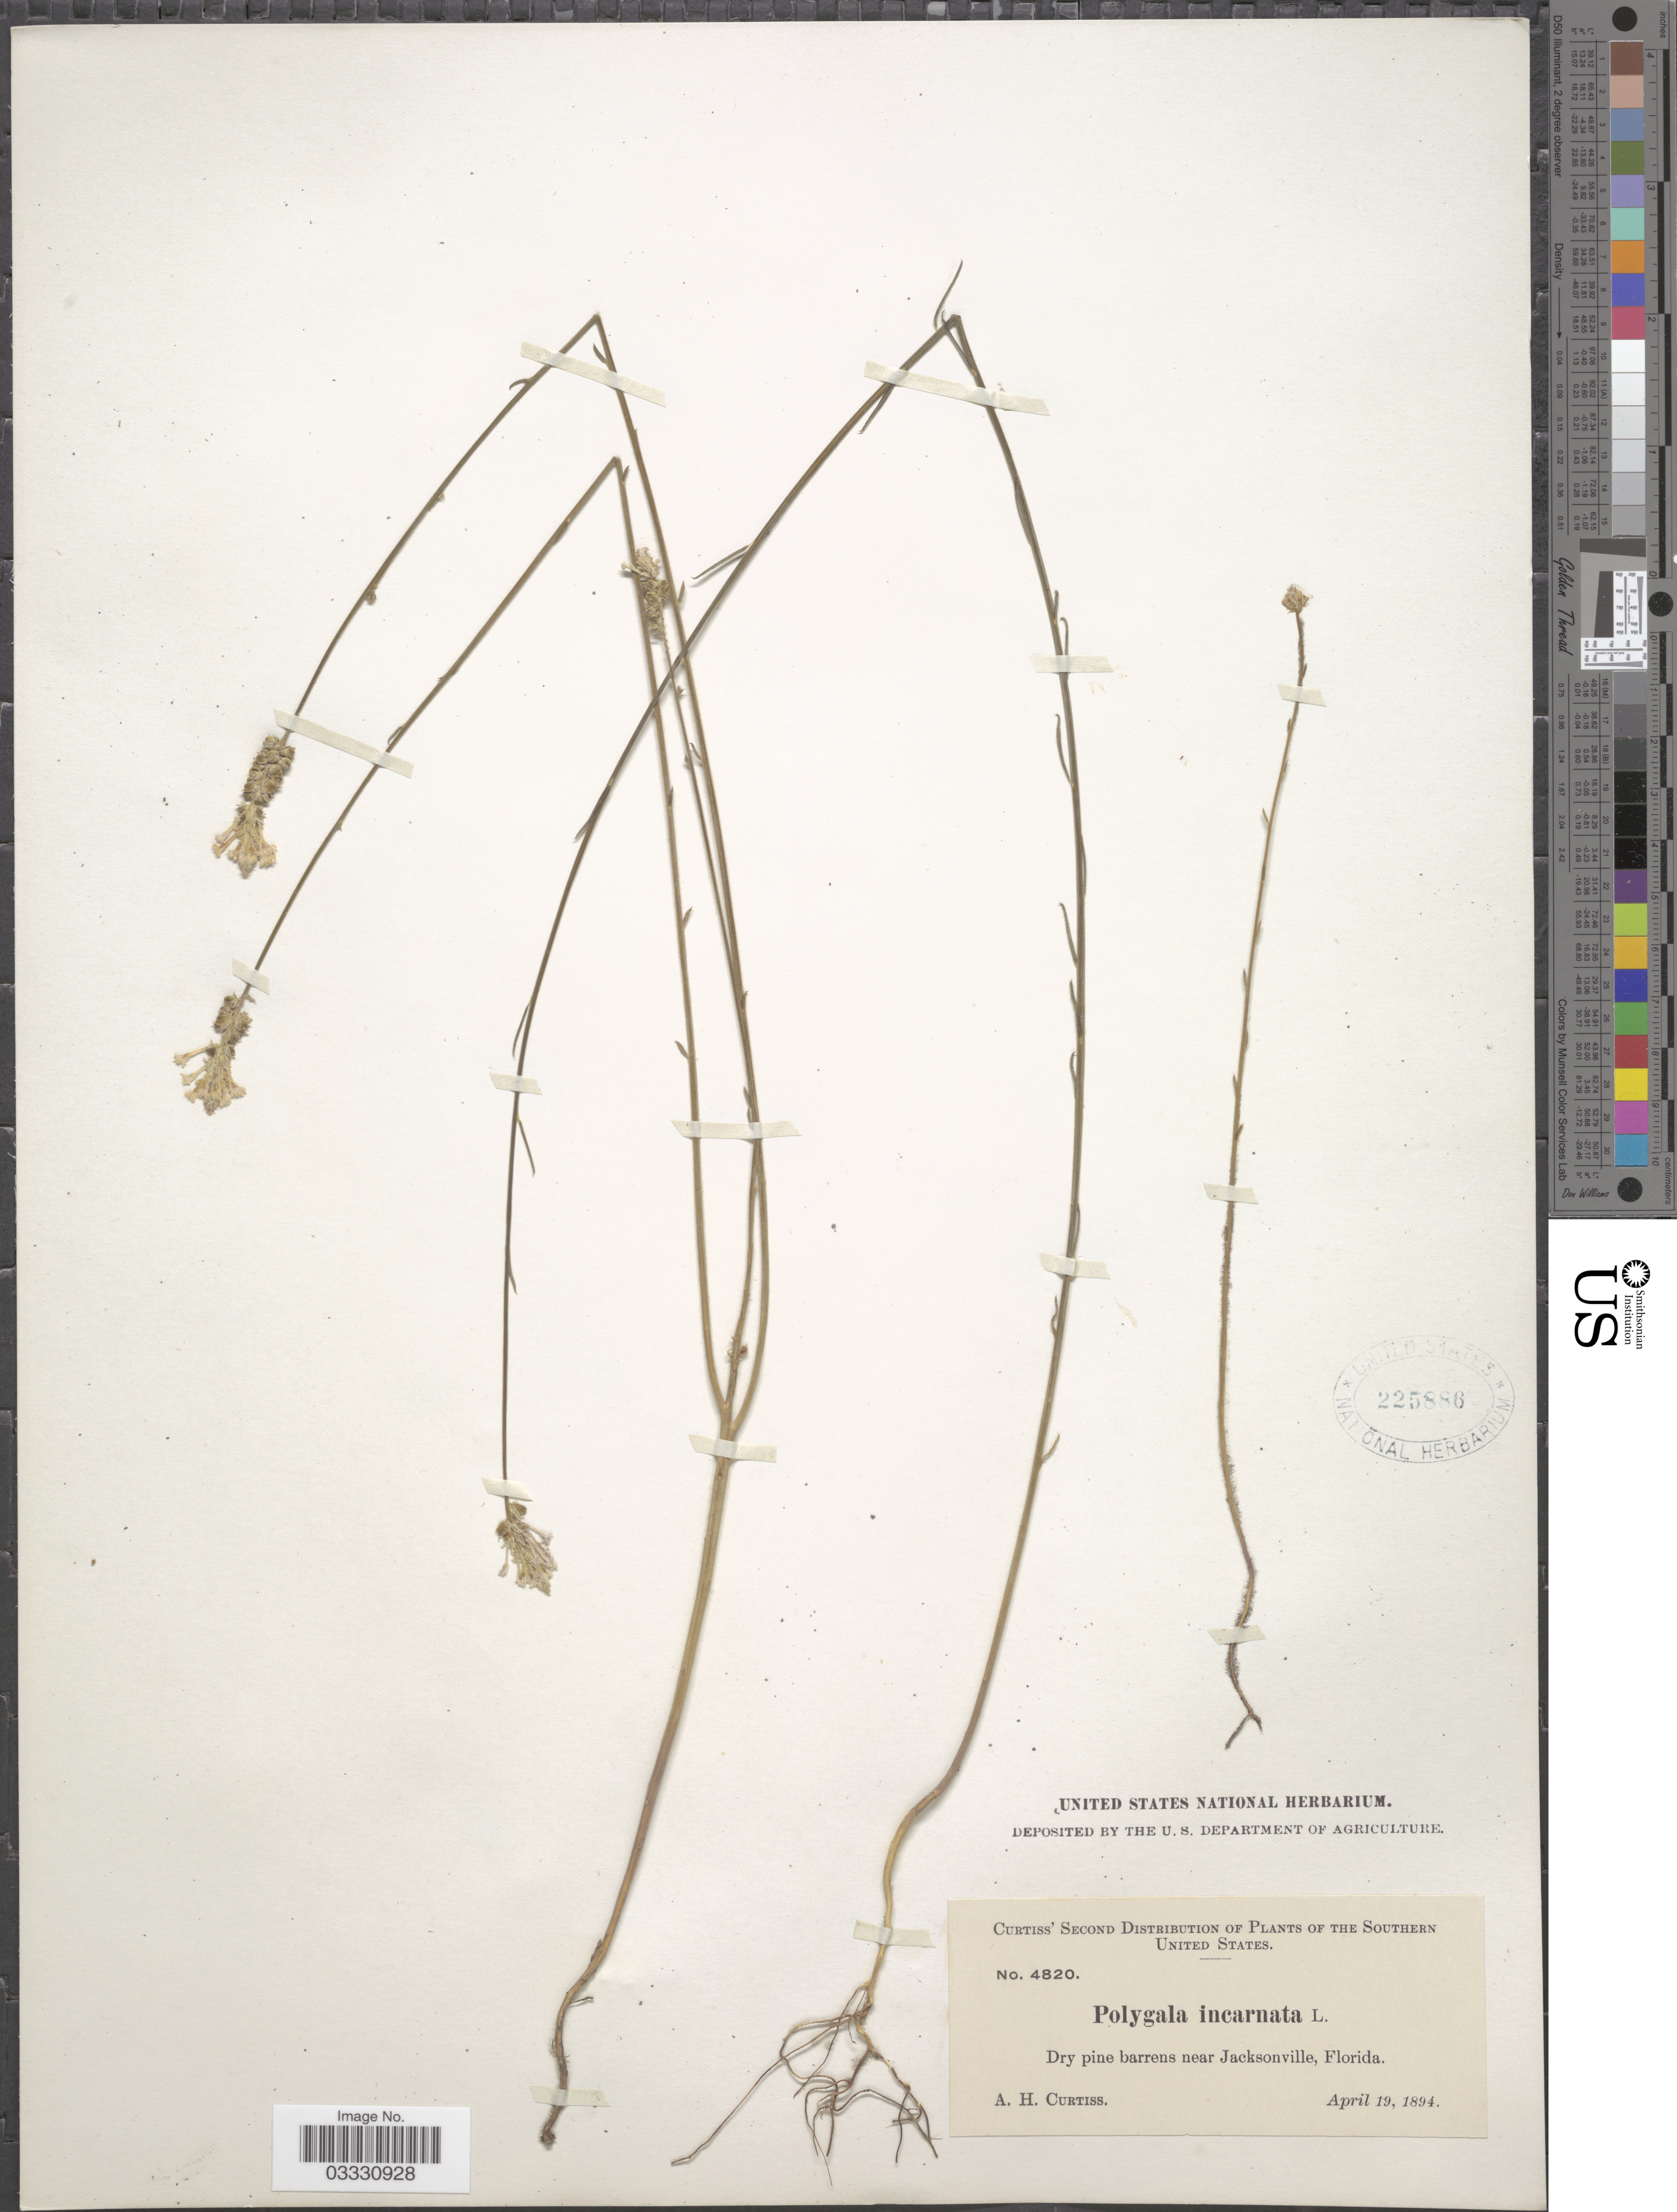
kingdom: Plantae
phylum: Tracheophyta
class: Magnoliopsida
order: Fabales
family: Polygalaceae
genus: Polygala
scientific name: Polygala incarnata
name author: L.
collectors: A. H. Curtiss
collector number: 4820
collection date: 1894-04-19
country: United States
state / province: Florida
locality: Southern United States. Dry pine barrens near Jacksonville.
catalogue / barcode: US 225886